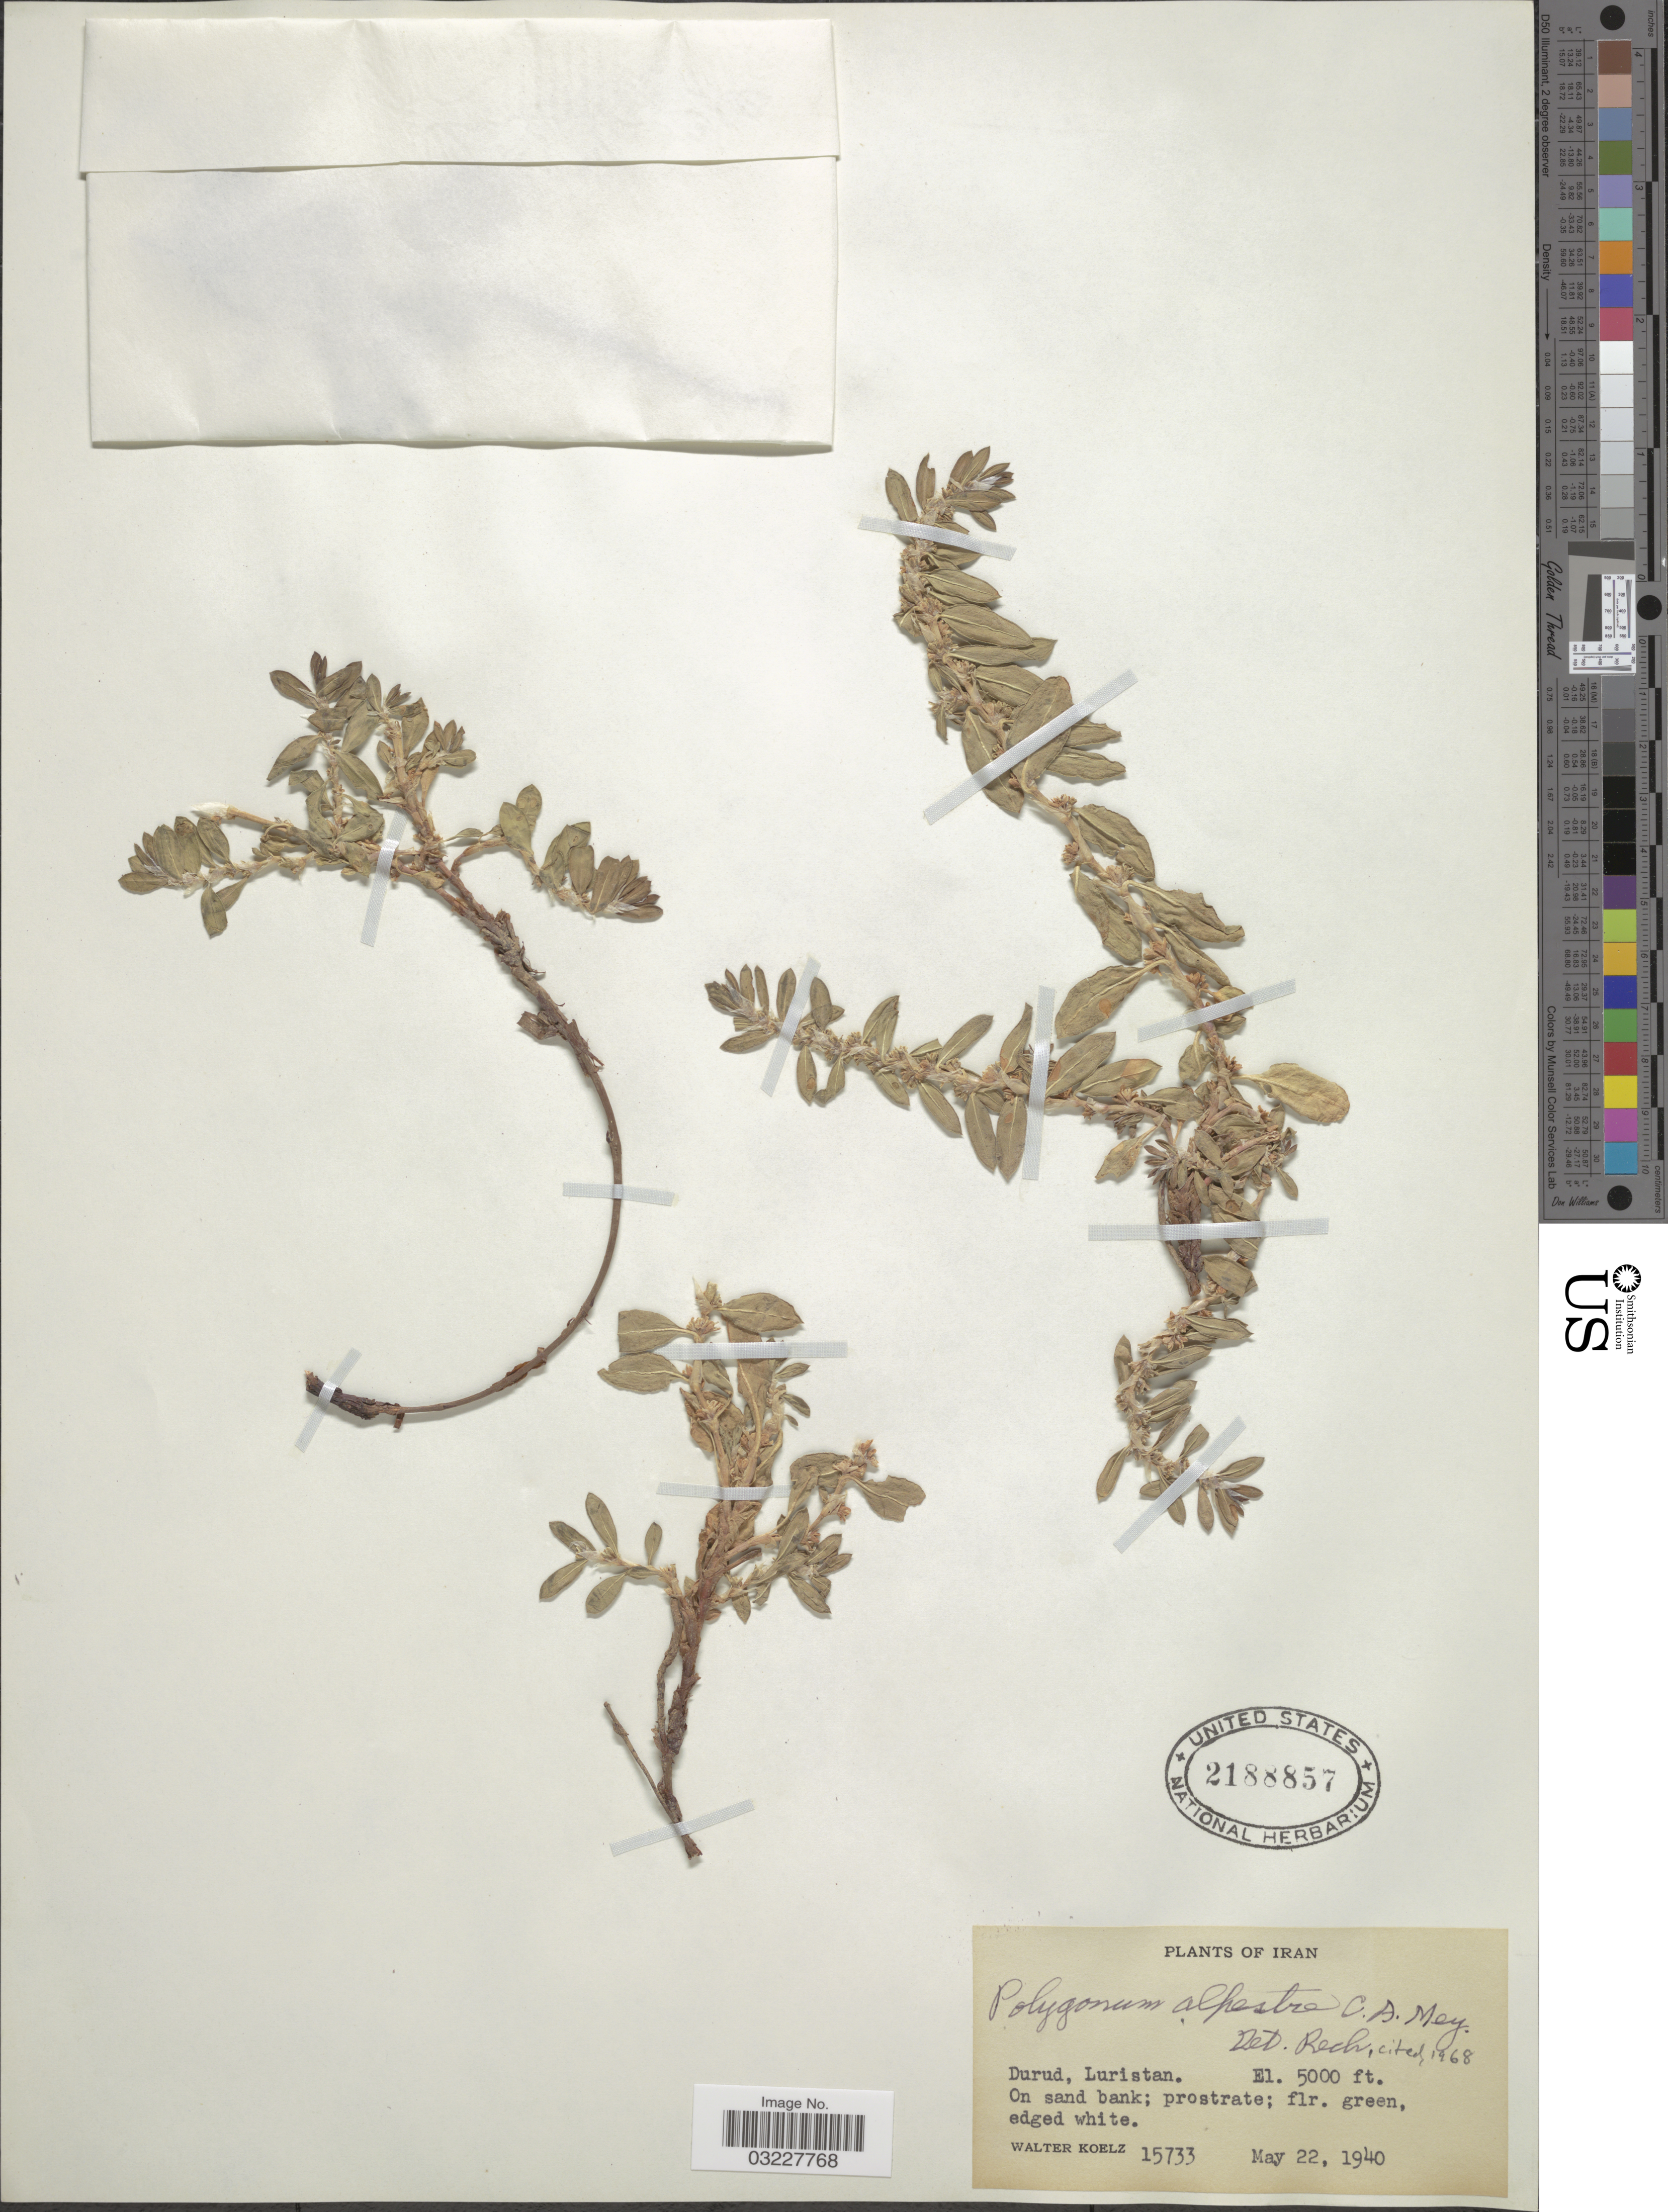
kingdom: Plantae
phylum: Tracheophyta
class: Magnoliopsida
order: Caryophyllales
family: Polygonaceae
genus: Polygonum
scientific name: Polygonum alpestre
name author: C.A. Mey.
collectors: W. N. Koelz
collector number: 15733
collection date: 1940-05-22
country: Iran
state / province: Lorestan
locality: Durud, Luristan.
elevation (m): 1524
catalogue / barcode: US 2188857